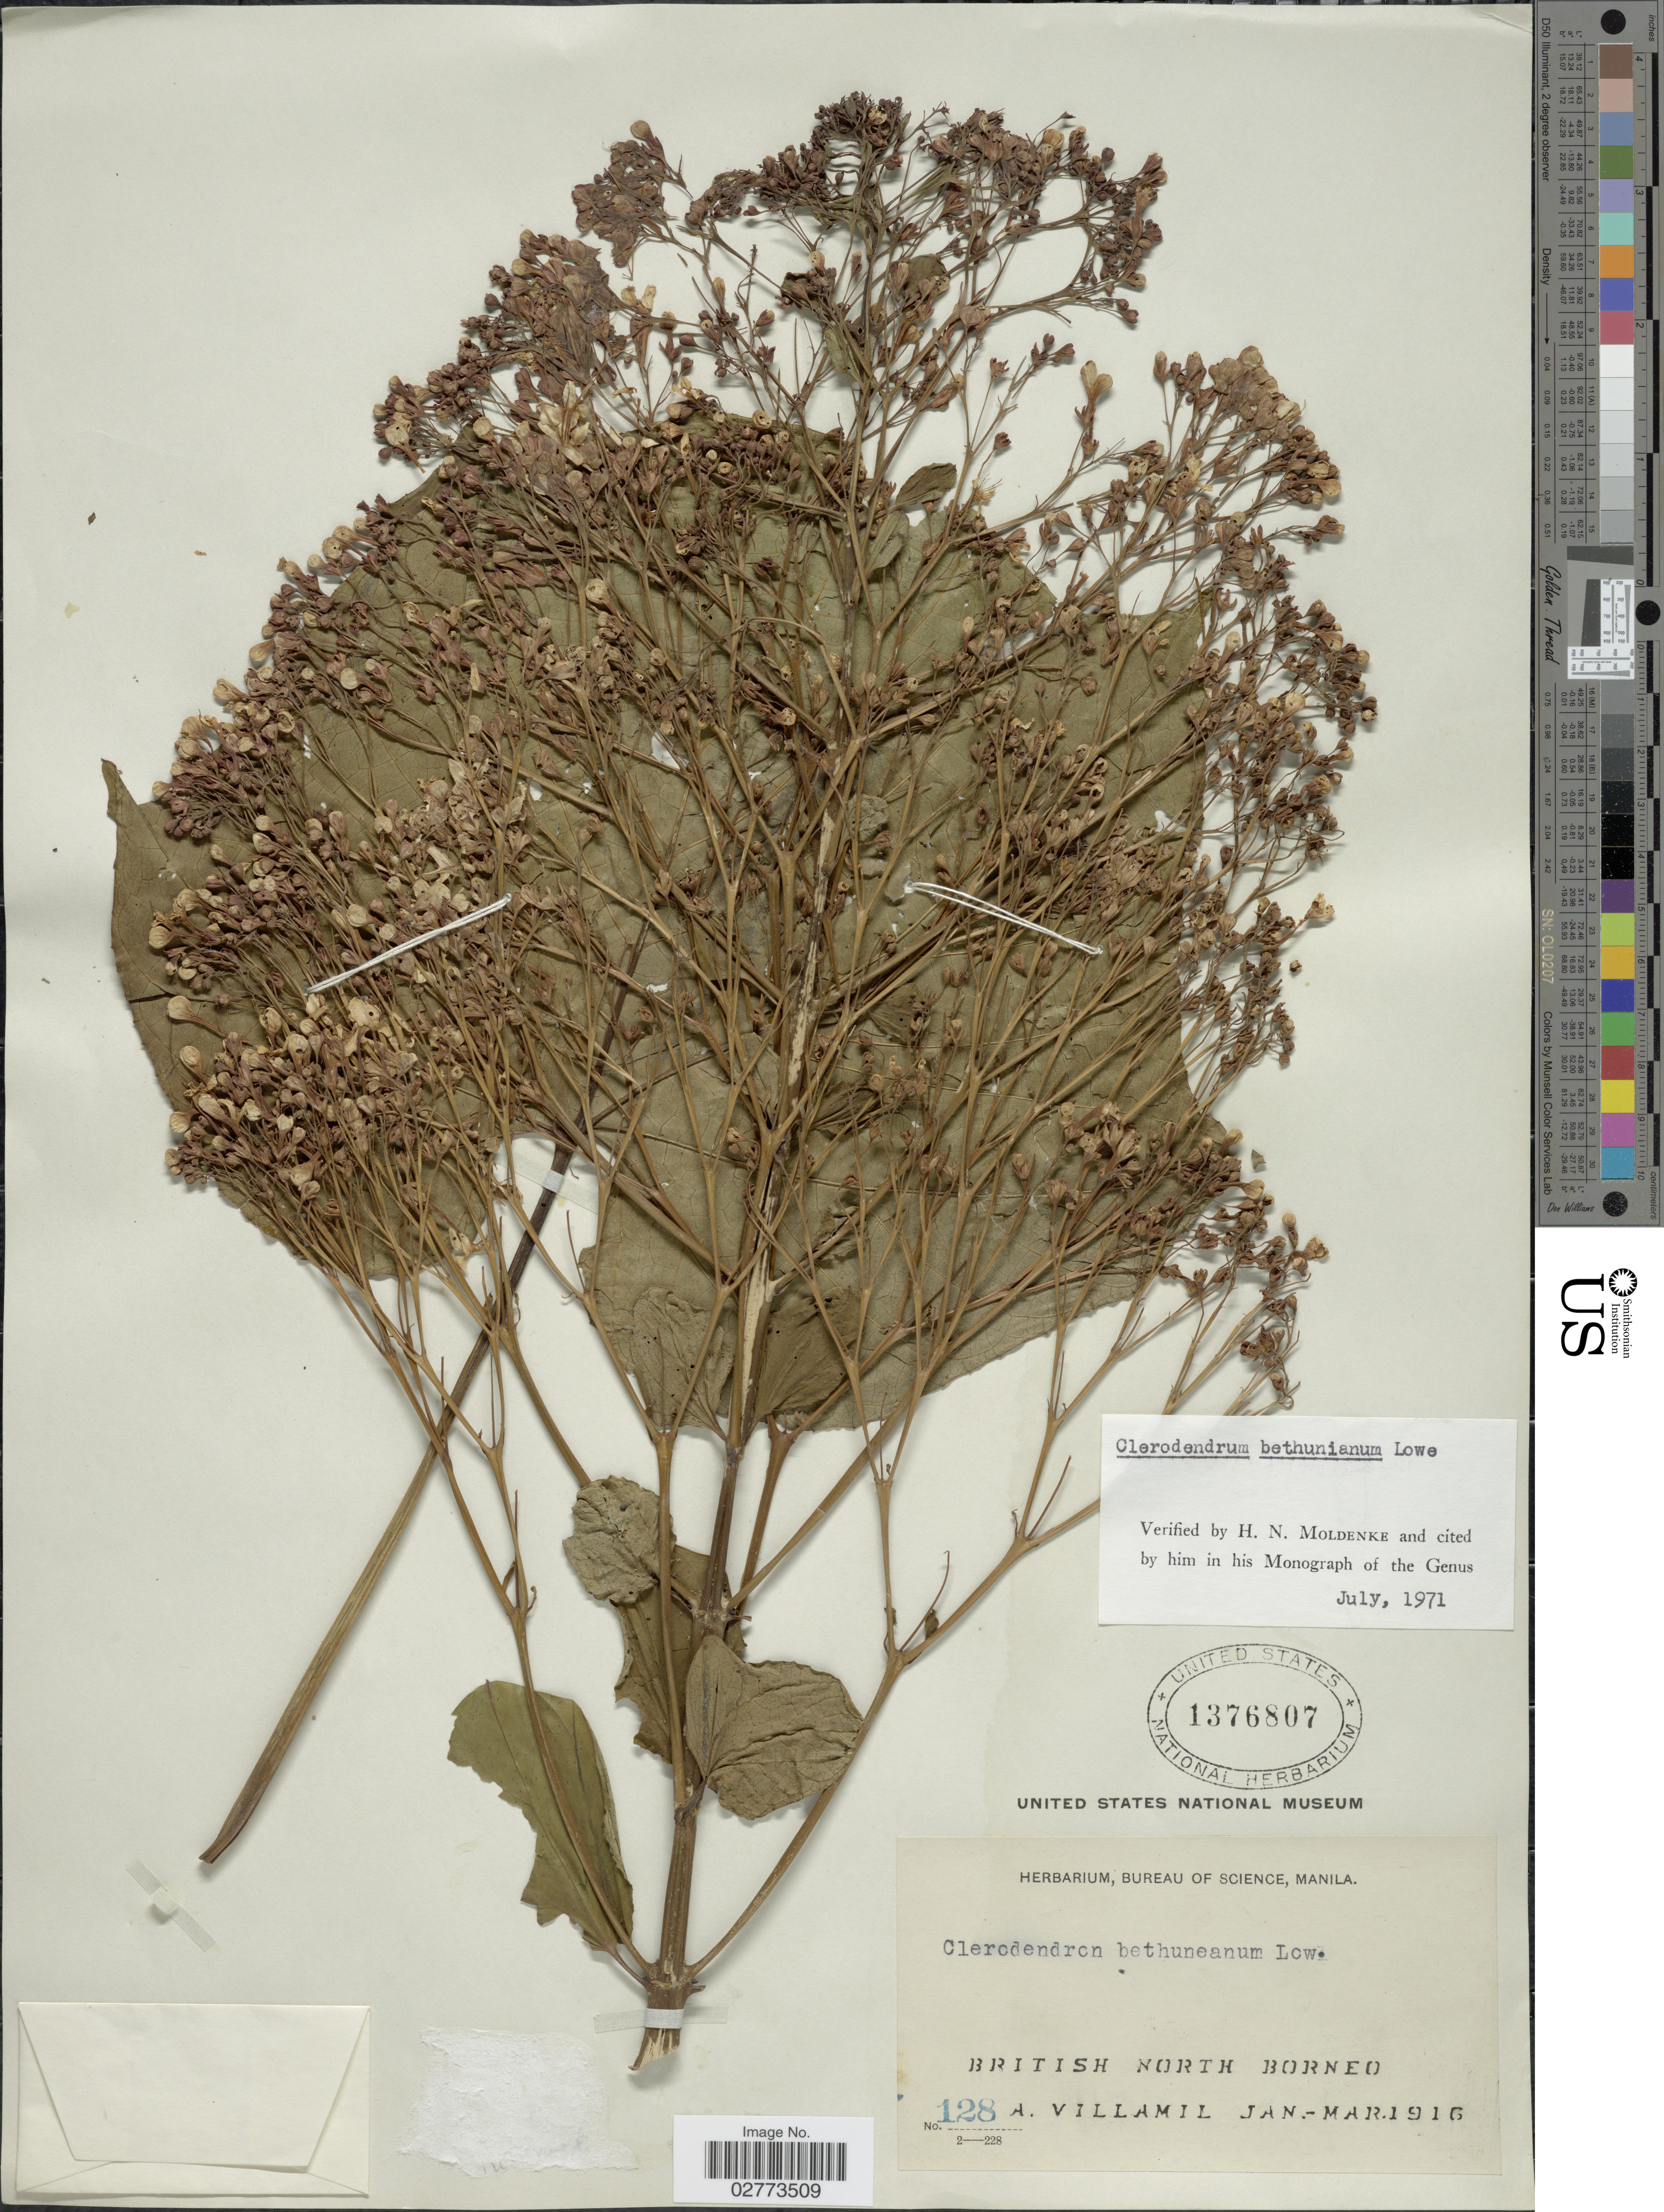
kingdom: Plantae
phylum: Tracheophyta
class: Magnoliopsida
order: Lamiales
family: Lamiaceae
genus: Clerodendrum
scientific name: Clerodendrum bethuneanum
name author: H. Low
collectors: A. Villamil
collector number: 128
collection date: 1916-01/1916-03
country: Malaysia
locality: British North Borneo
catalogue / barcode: US 1376807